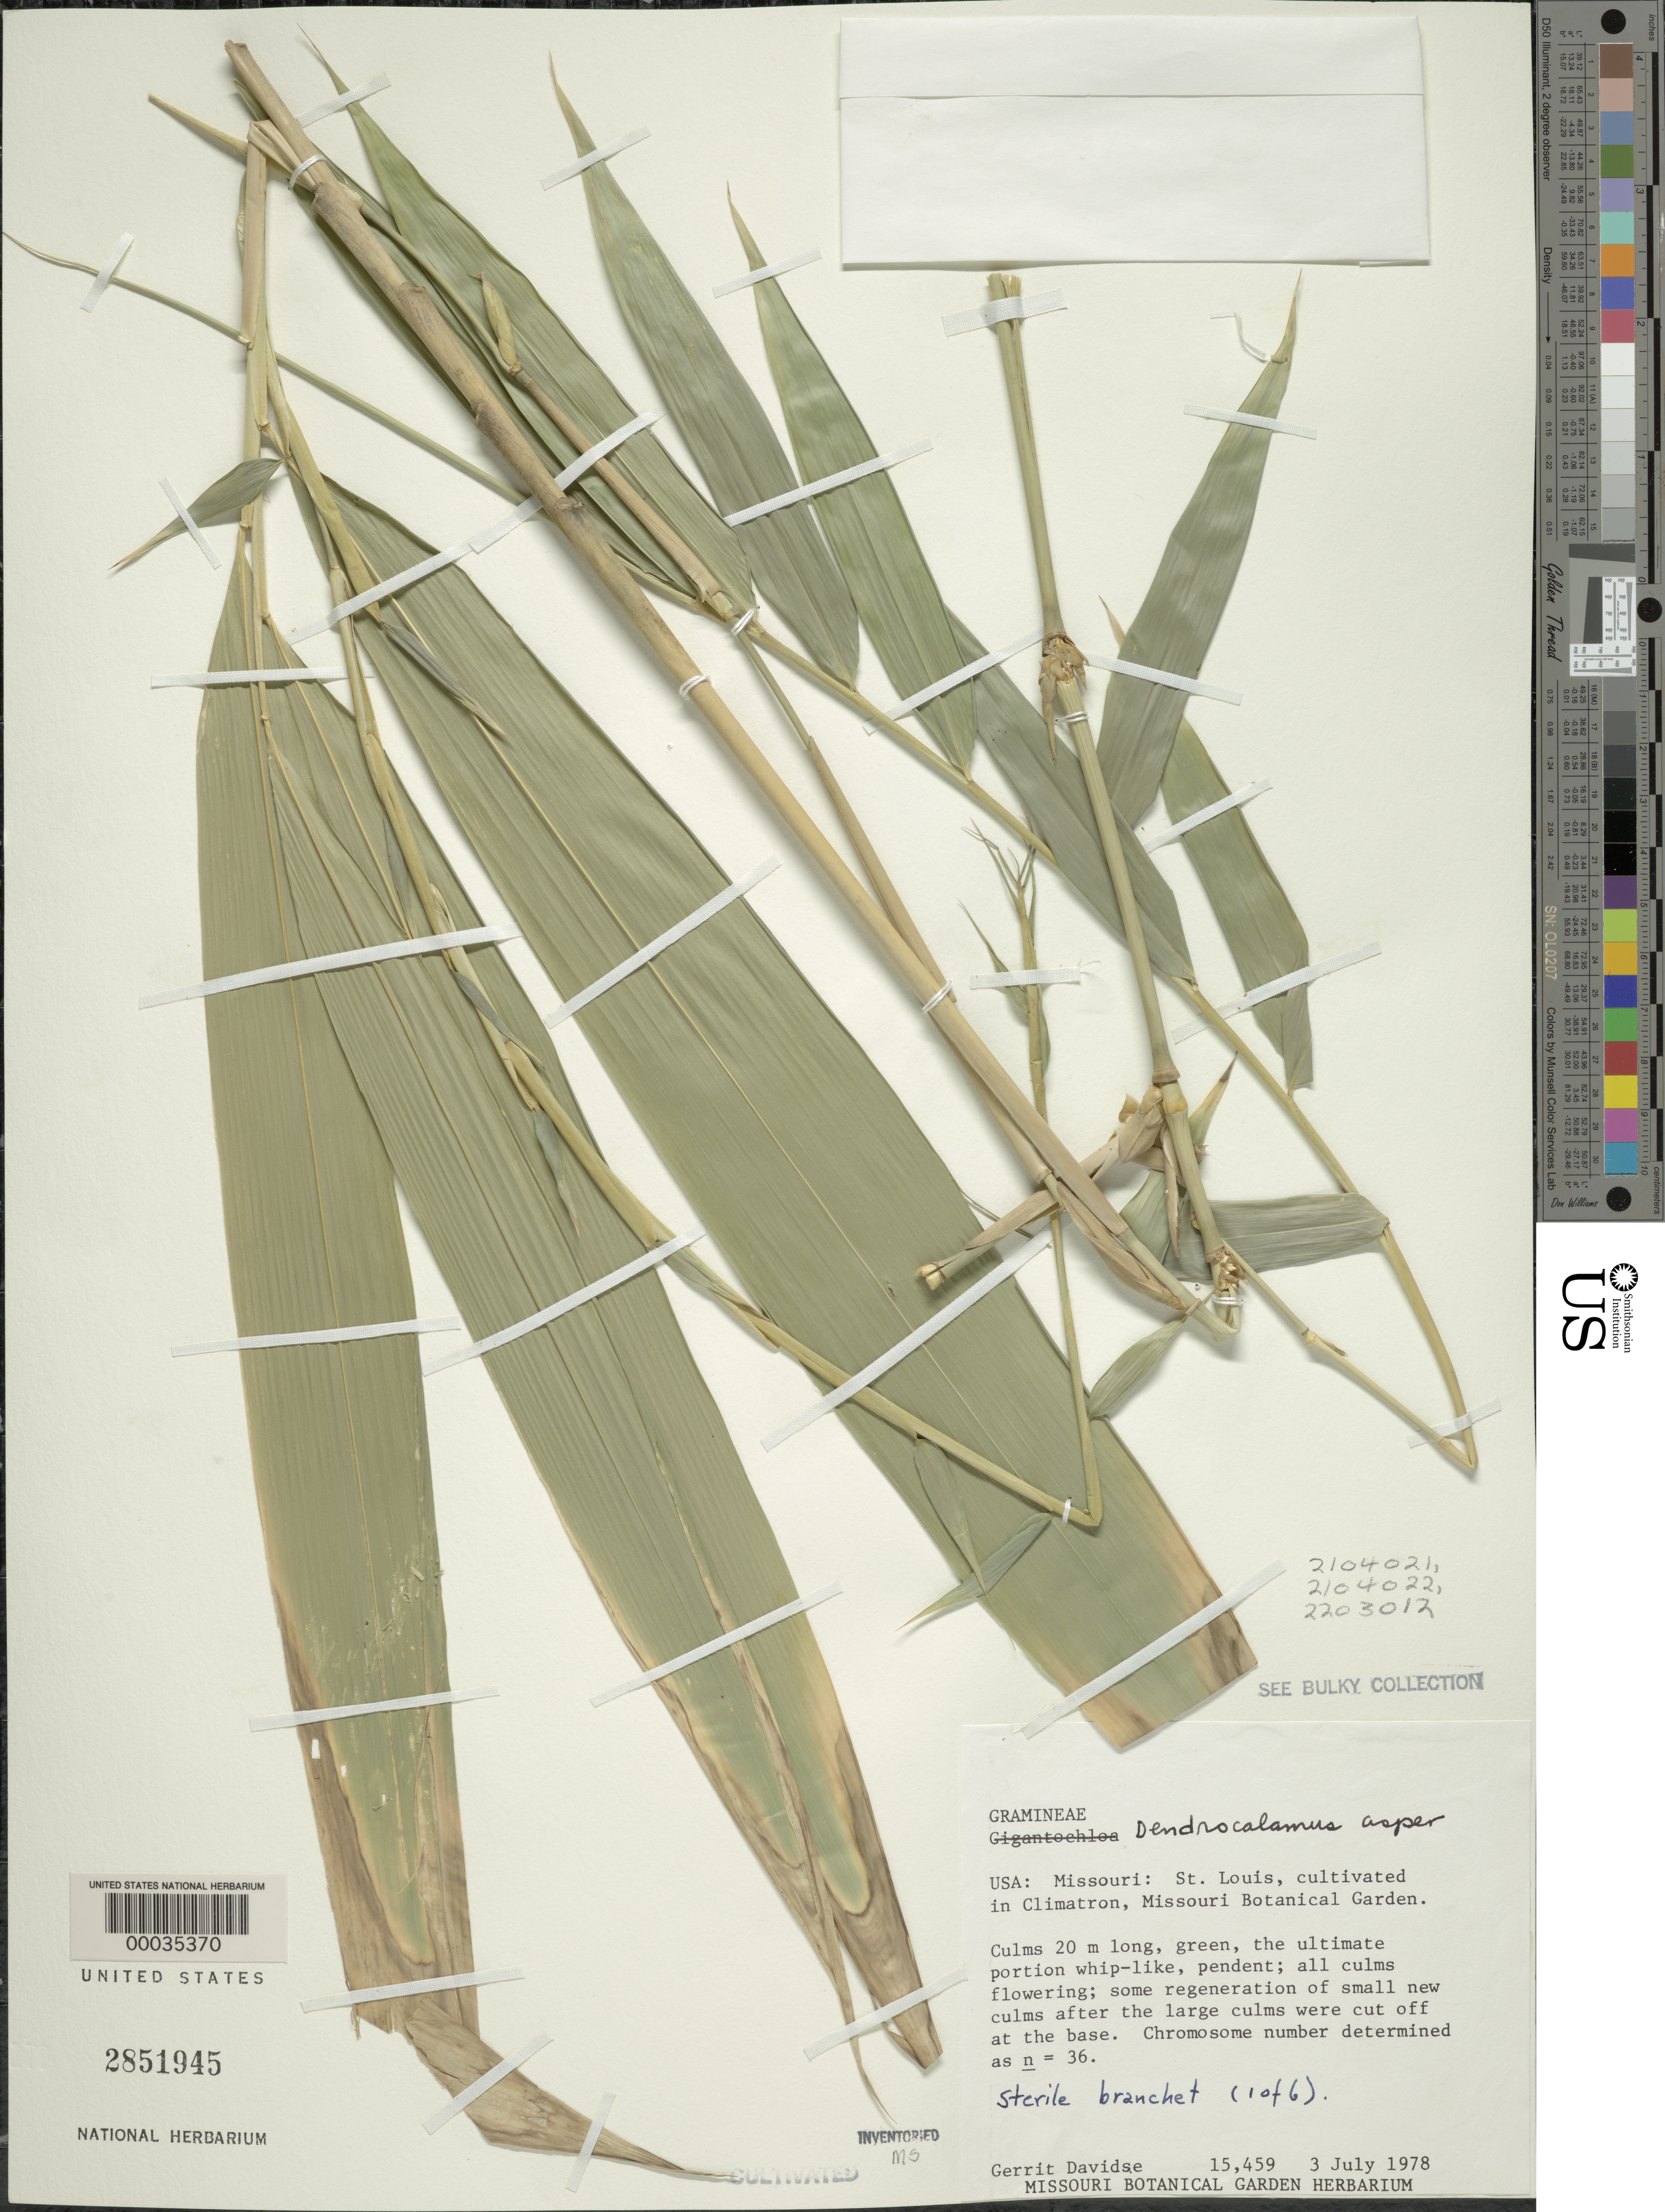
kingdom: Plantae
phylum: Tracheophyta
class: Liliopsida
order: Poales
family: Poaceae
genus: Dendrocalamus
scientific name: Dendrocalamus asper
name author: (Schult. & Schult. f.) Backer ex K. Heyne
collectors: G. Davidse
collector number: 15459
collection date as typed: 03 Jul 1978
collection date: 1978-07-03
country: United States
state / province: Missouri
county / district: Saint Louis City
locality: Missouri botanical gardens-st. louis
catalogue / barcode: US 2851945